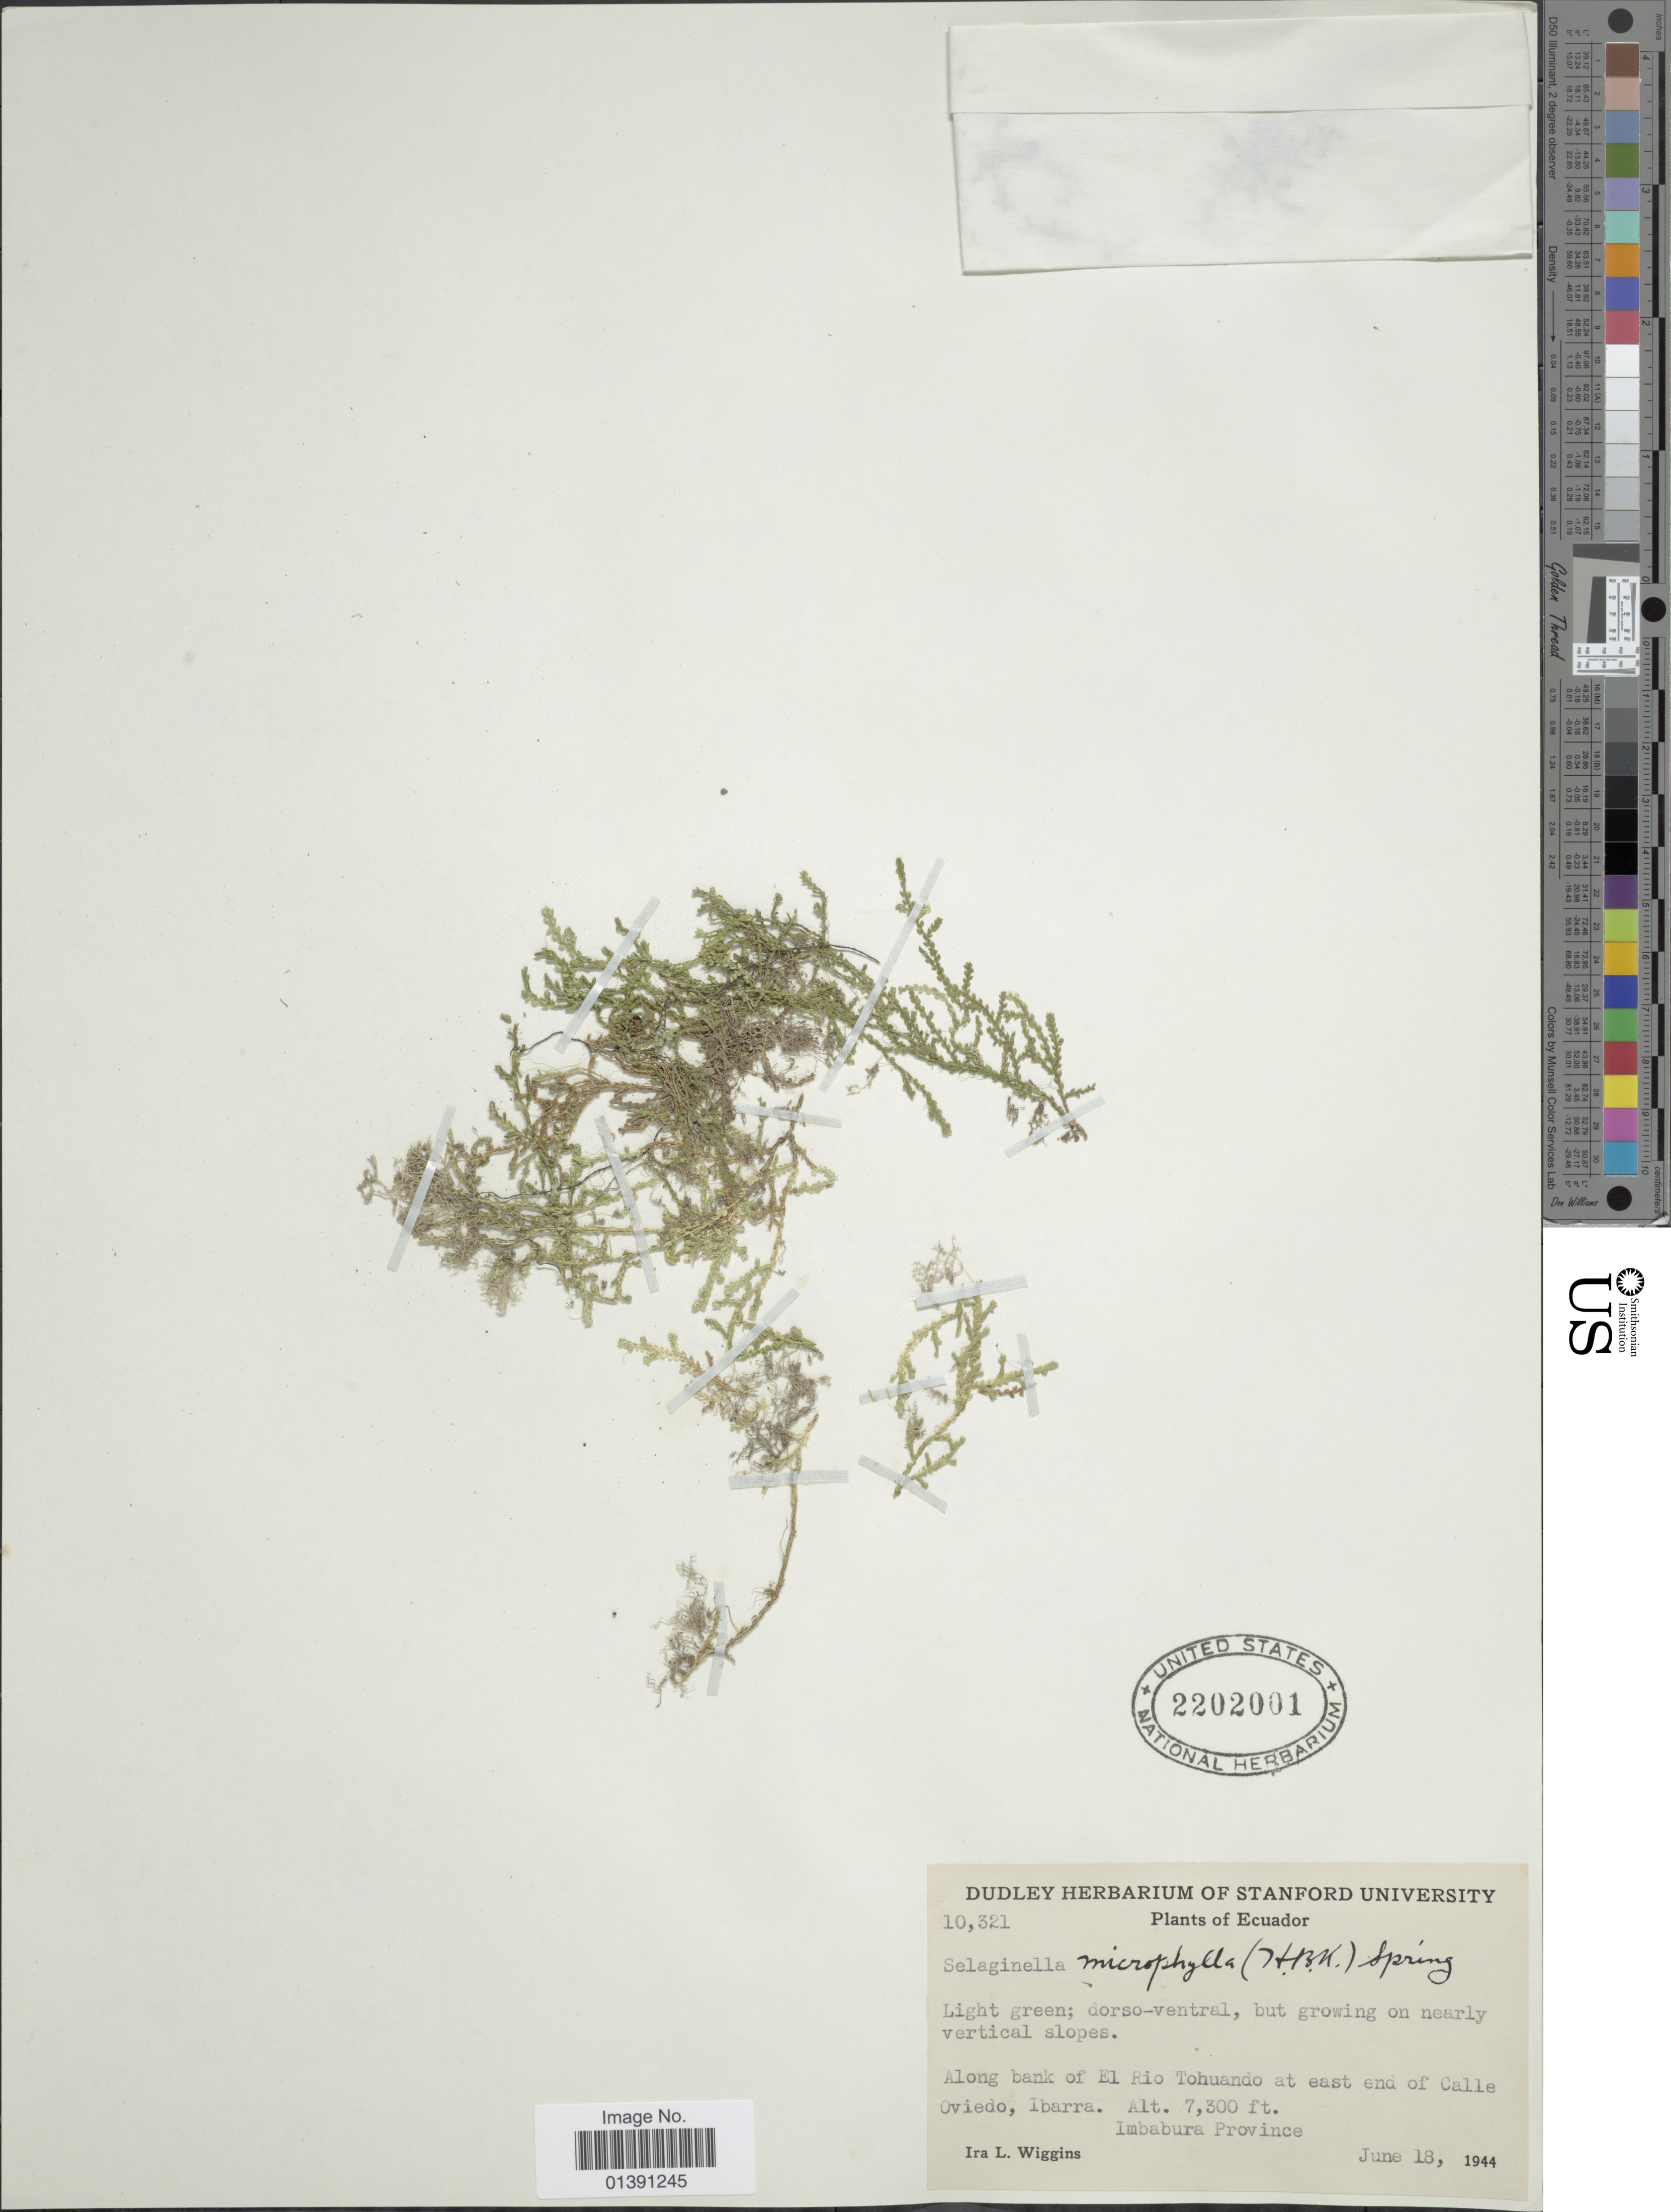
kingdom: Plantae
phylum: Tracheophyta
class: Lycopodiopsida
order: Selaginellales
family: Selaginellaceae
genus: Selaginella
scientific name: Selaginella microphylla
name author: (Kunth) Spring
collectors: I. L. Wiggins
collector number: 10321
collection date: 1944-06-18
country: Ecuador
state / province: Imbabura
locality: Along bank of El Rio Tohuando at east end of Calle Oviedo, Ibarra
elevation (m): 2225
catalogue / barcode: US 2202001